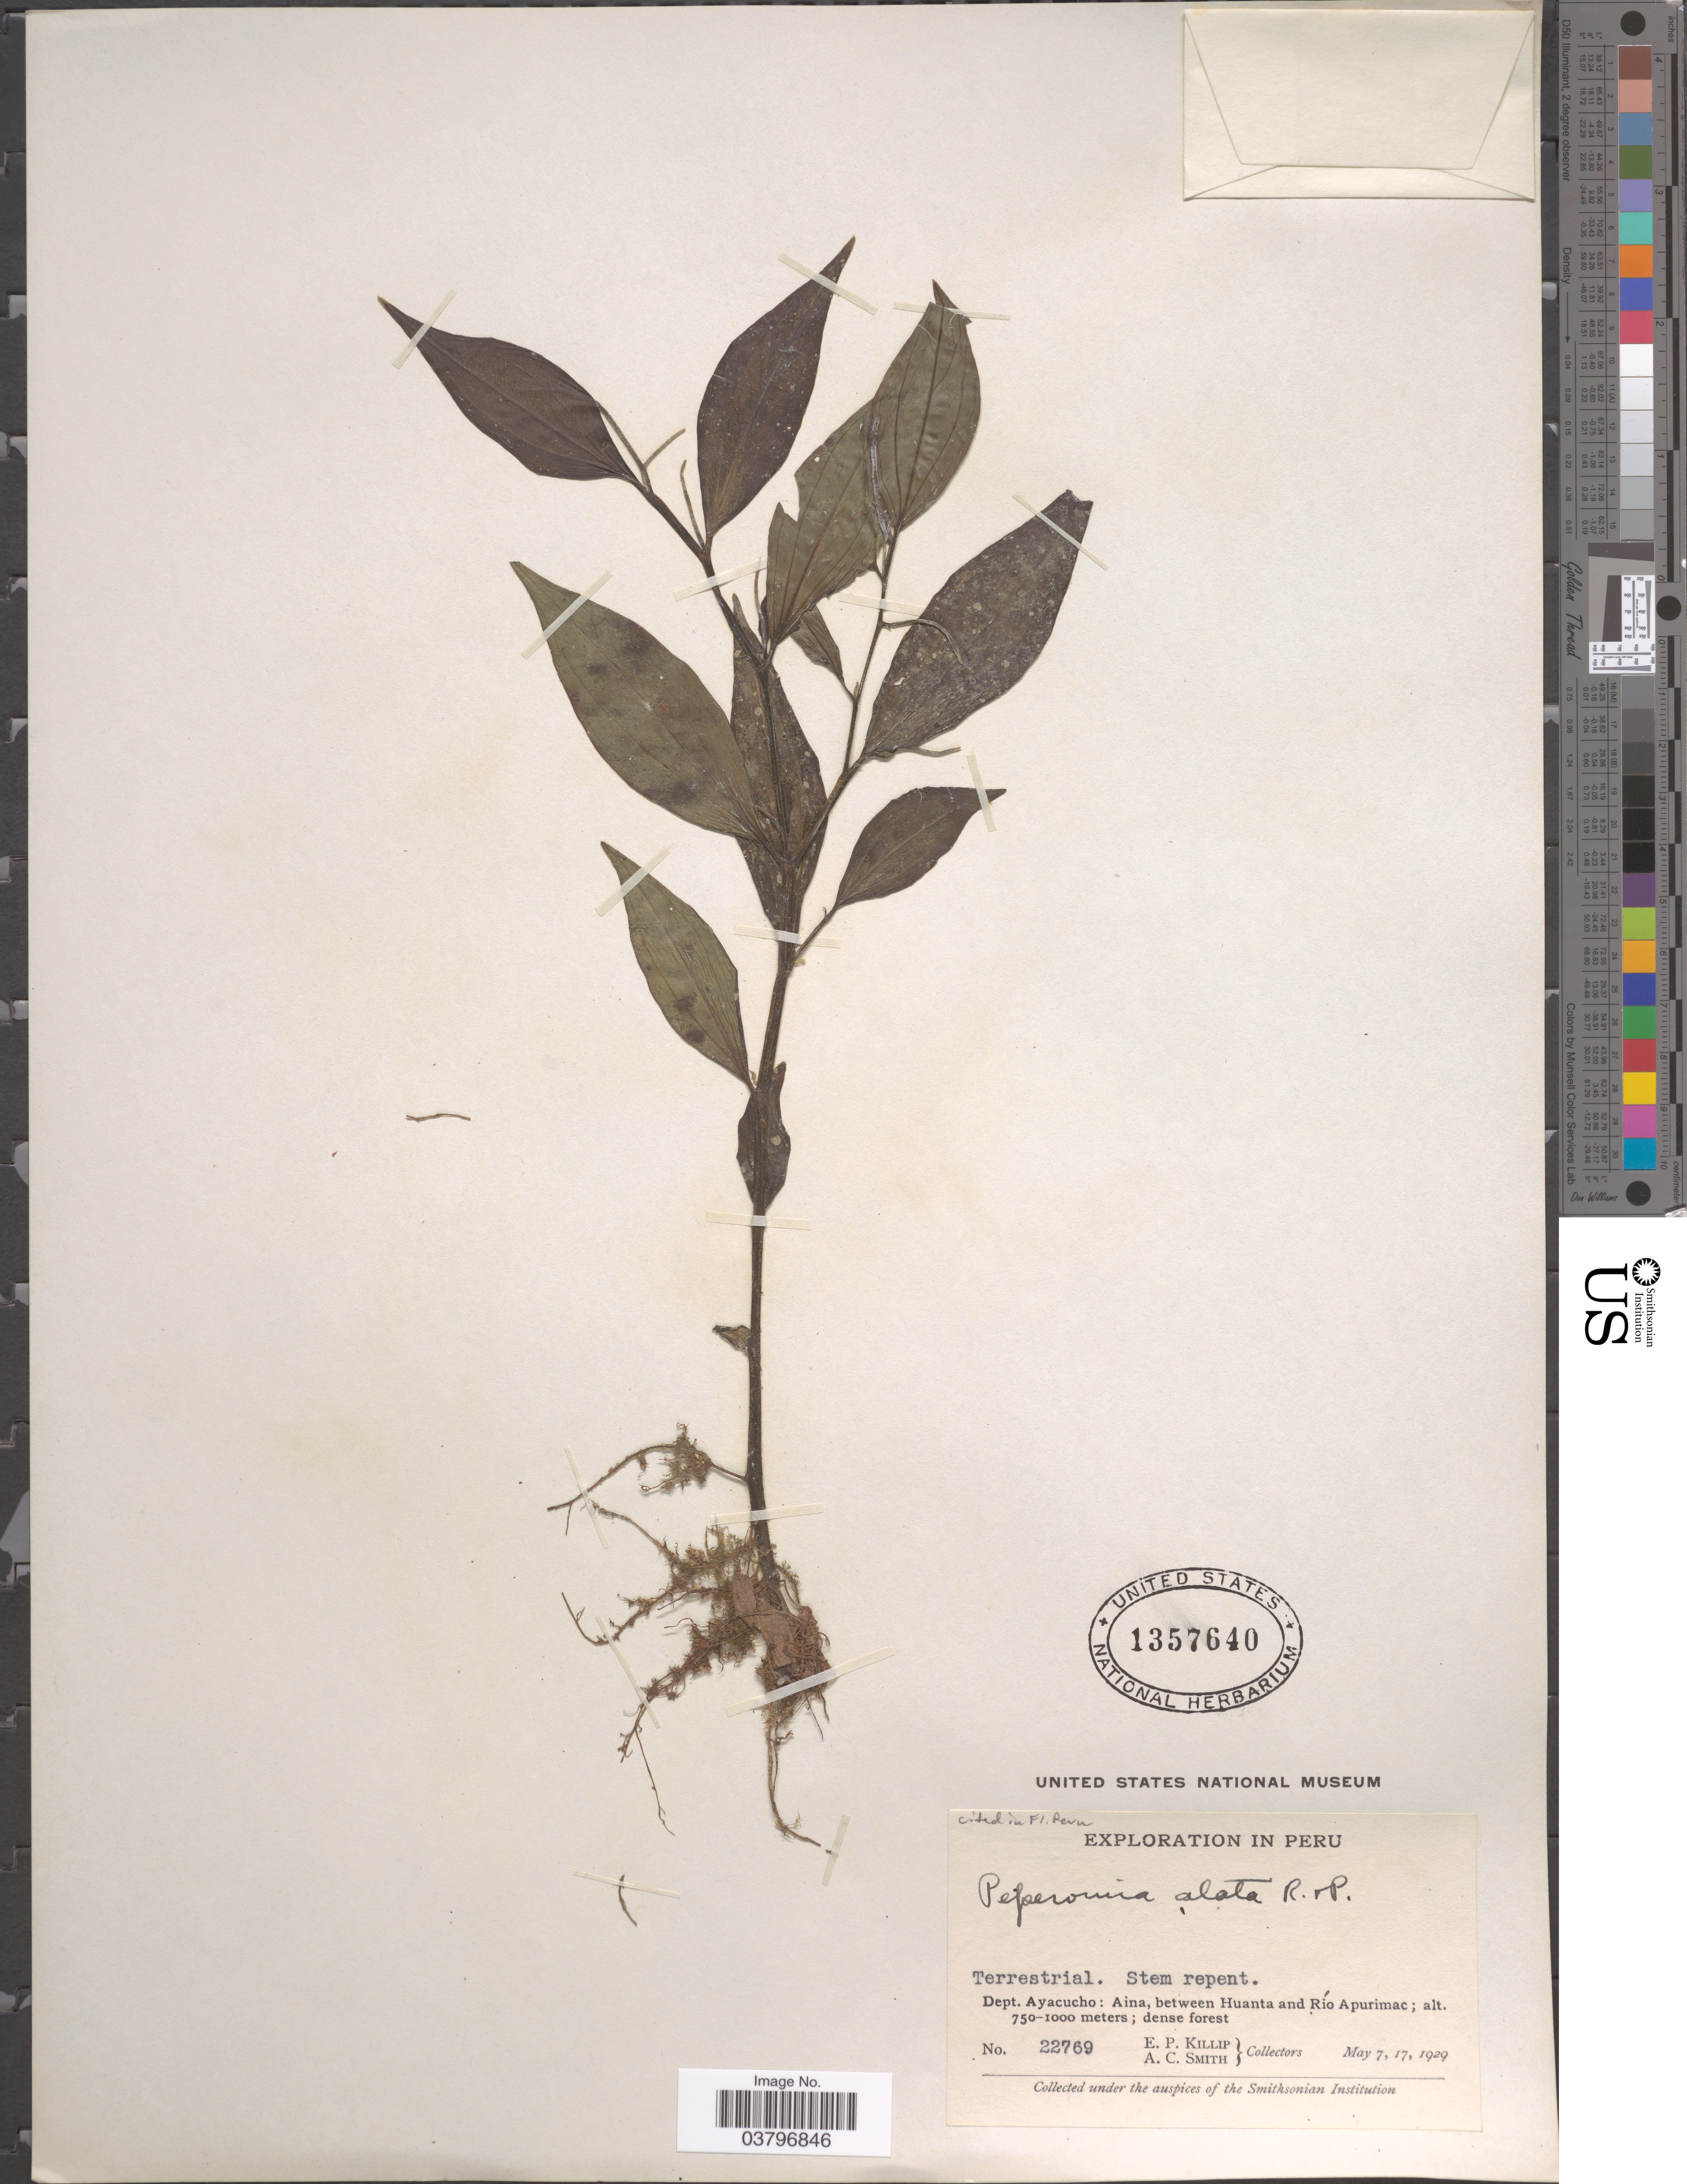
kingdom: Plantae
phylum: Tracheophyta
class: Magnoliopsida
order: Piperales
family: Piperaceae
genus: Peperomia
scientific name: Peperomia alata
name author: Ruiz & Pav.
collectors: E. P. Killip & A. C. Smith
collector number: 22769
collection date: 1929-05-07/1929-05-17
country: Peru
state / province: Ayacucho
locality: Dept. Ayacucho: Aina, between Huanta and Río Apurimac.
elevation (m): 750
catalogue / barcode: US 1357640